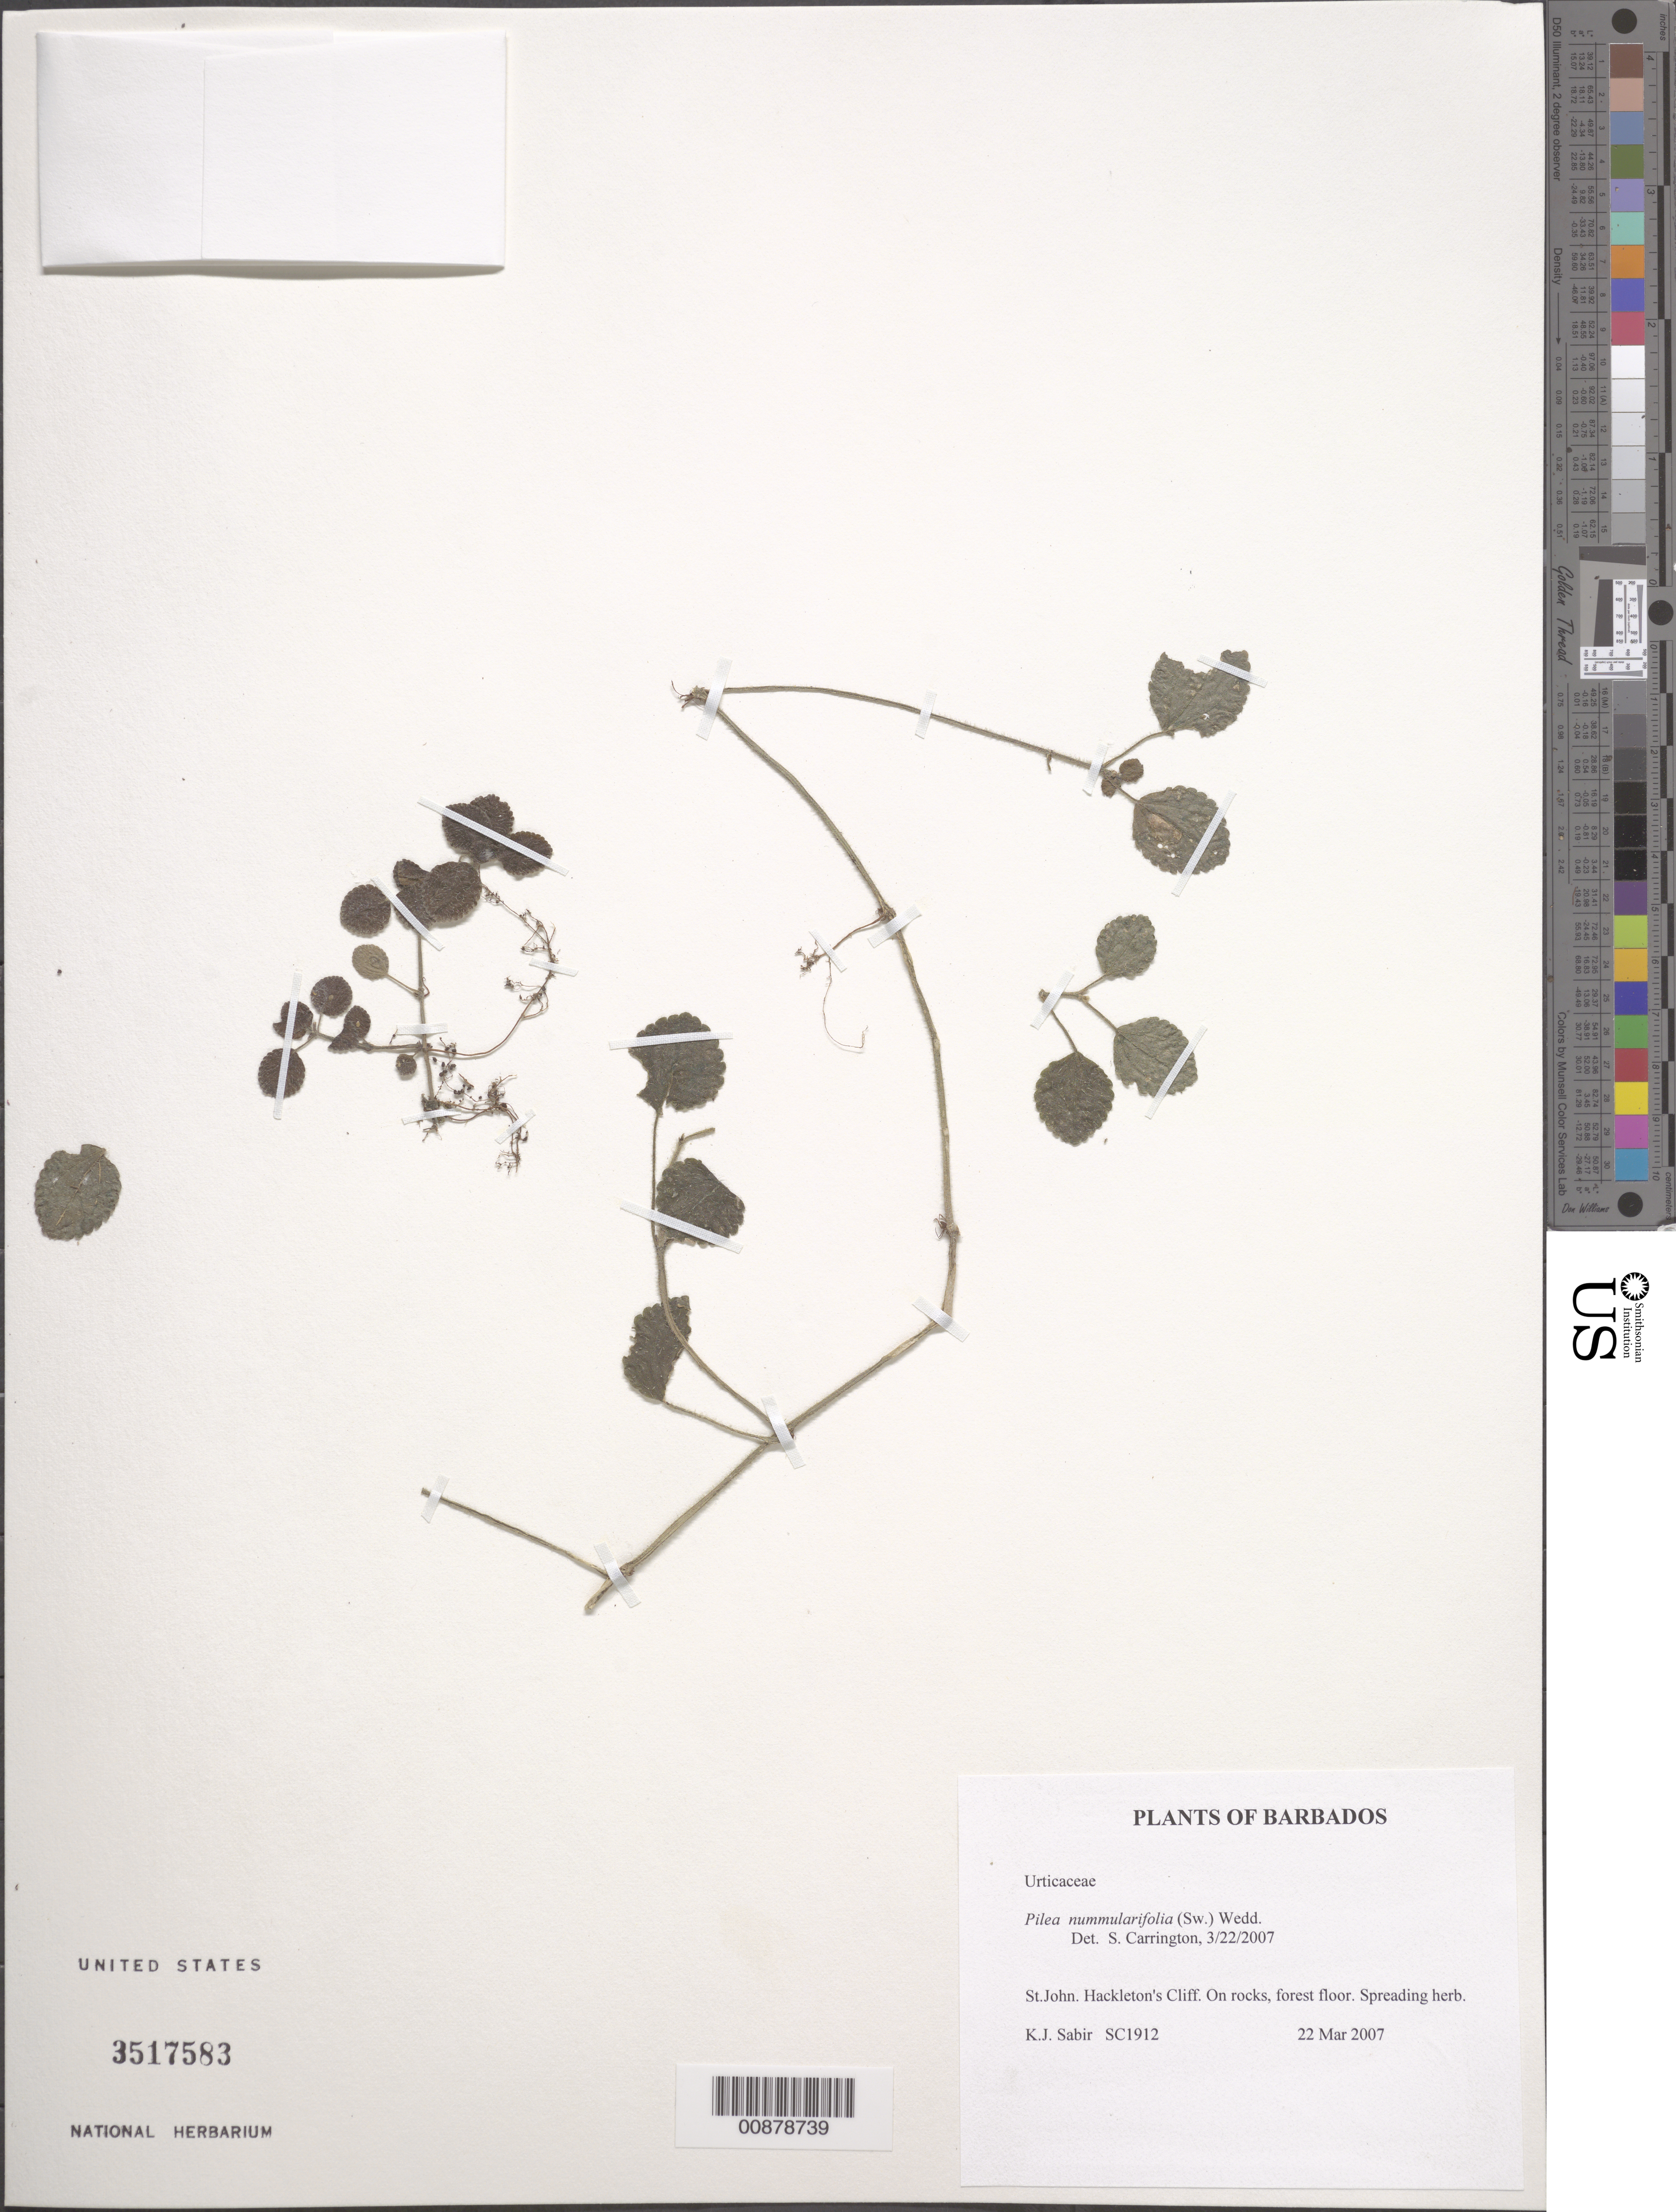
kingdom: Plantae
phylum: Tracheophyta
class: Magnoliopsida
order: Rosales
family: Urticaceae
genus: Pilea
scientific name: Pilea nummularifolia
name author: (Sw.) Wedd.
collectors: K. Sabir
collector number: SC 1912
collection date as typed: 22 Mar 2007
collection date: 2007-03-22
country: Barbados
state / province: Saint John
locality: Hackleton's Cliff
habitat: On rocks, forest floor.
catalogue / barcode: US 3517583